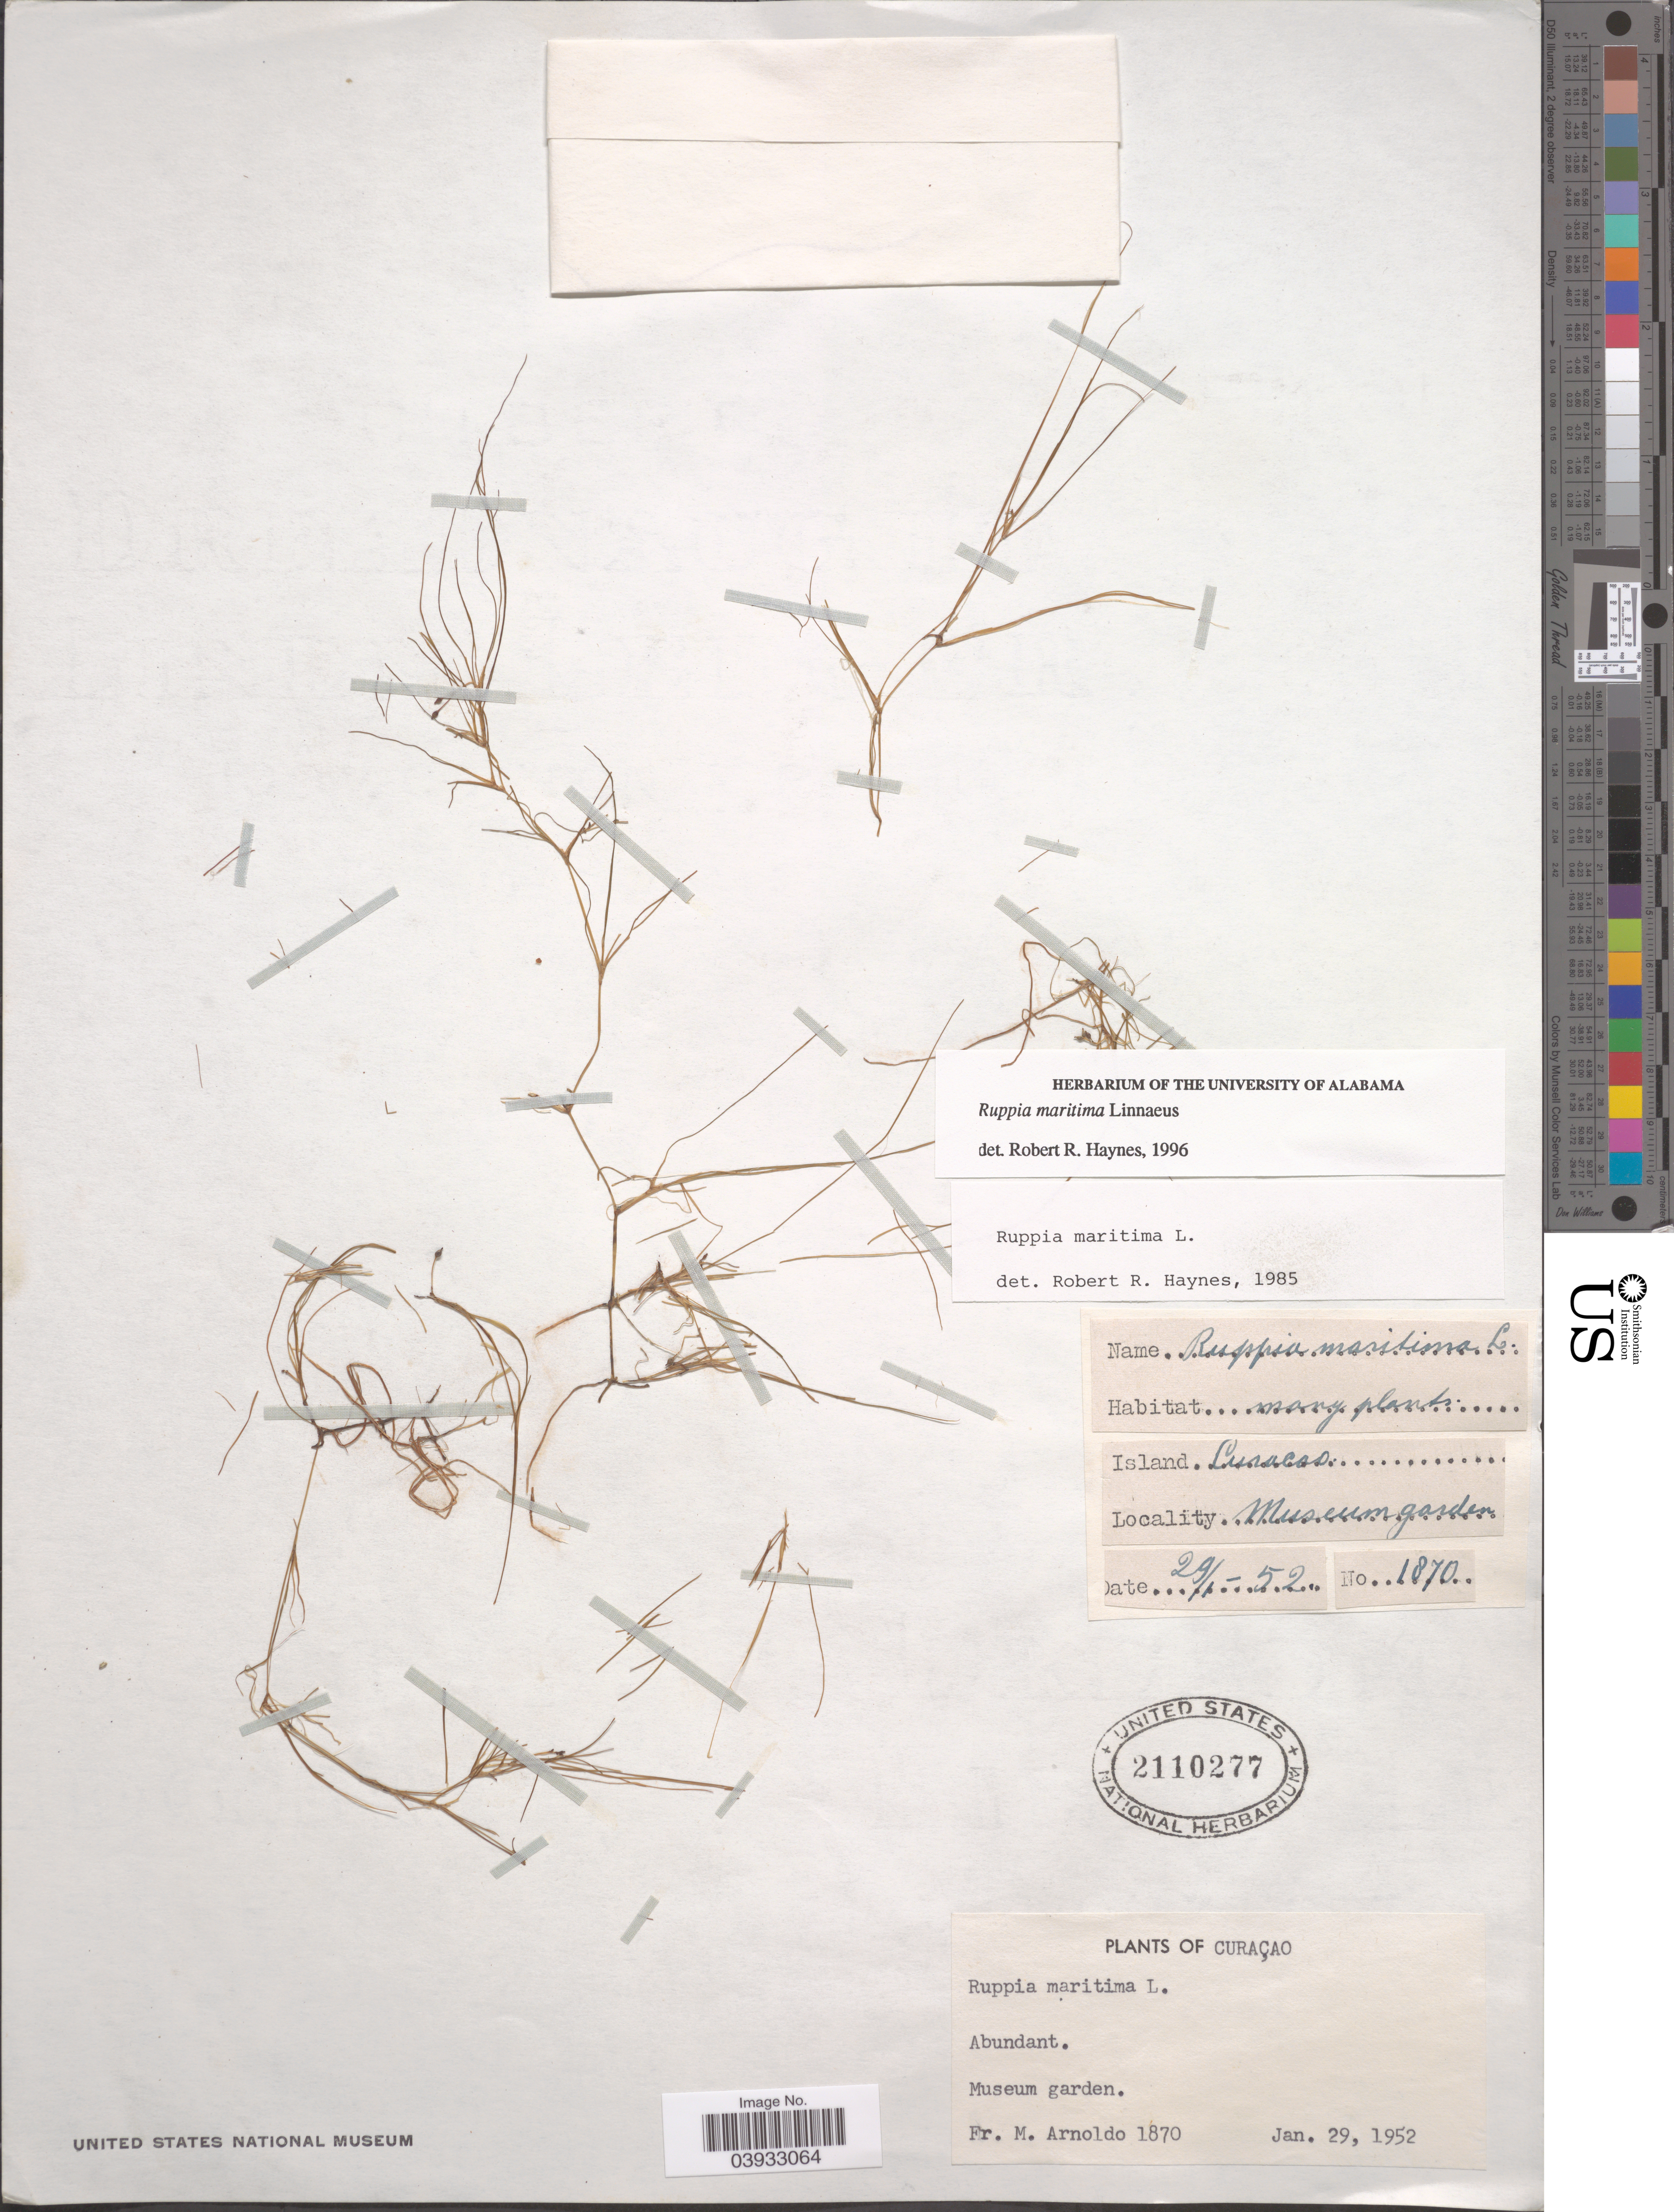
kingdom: Plantae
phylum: Tracheophyta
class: Liliopsida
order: Alismatales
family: Ruppiaceae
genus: Ruppia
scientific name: Ruppia maritima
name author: L.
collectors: N. Arnoldo-Broeders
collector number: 1870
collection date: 1952-01-29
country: Curaçao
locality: Island Curacao. Museum garden.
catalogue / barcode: US 2110277